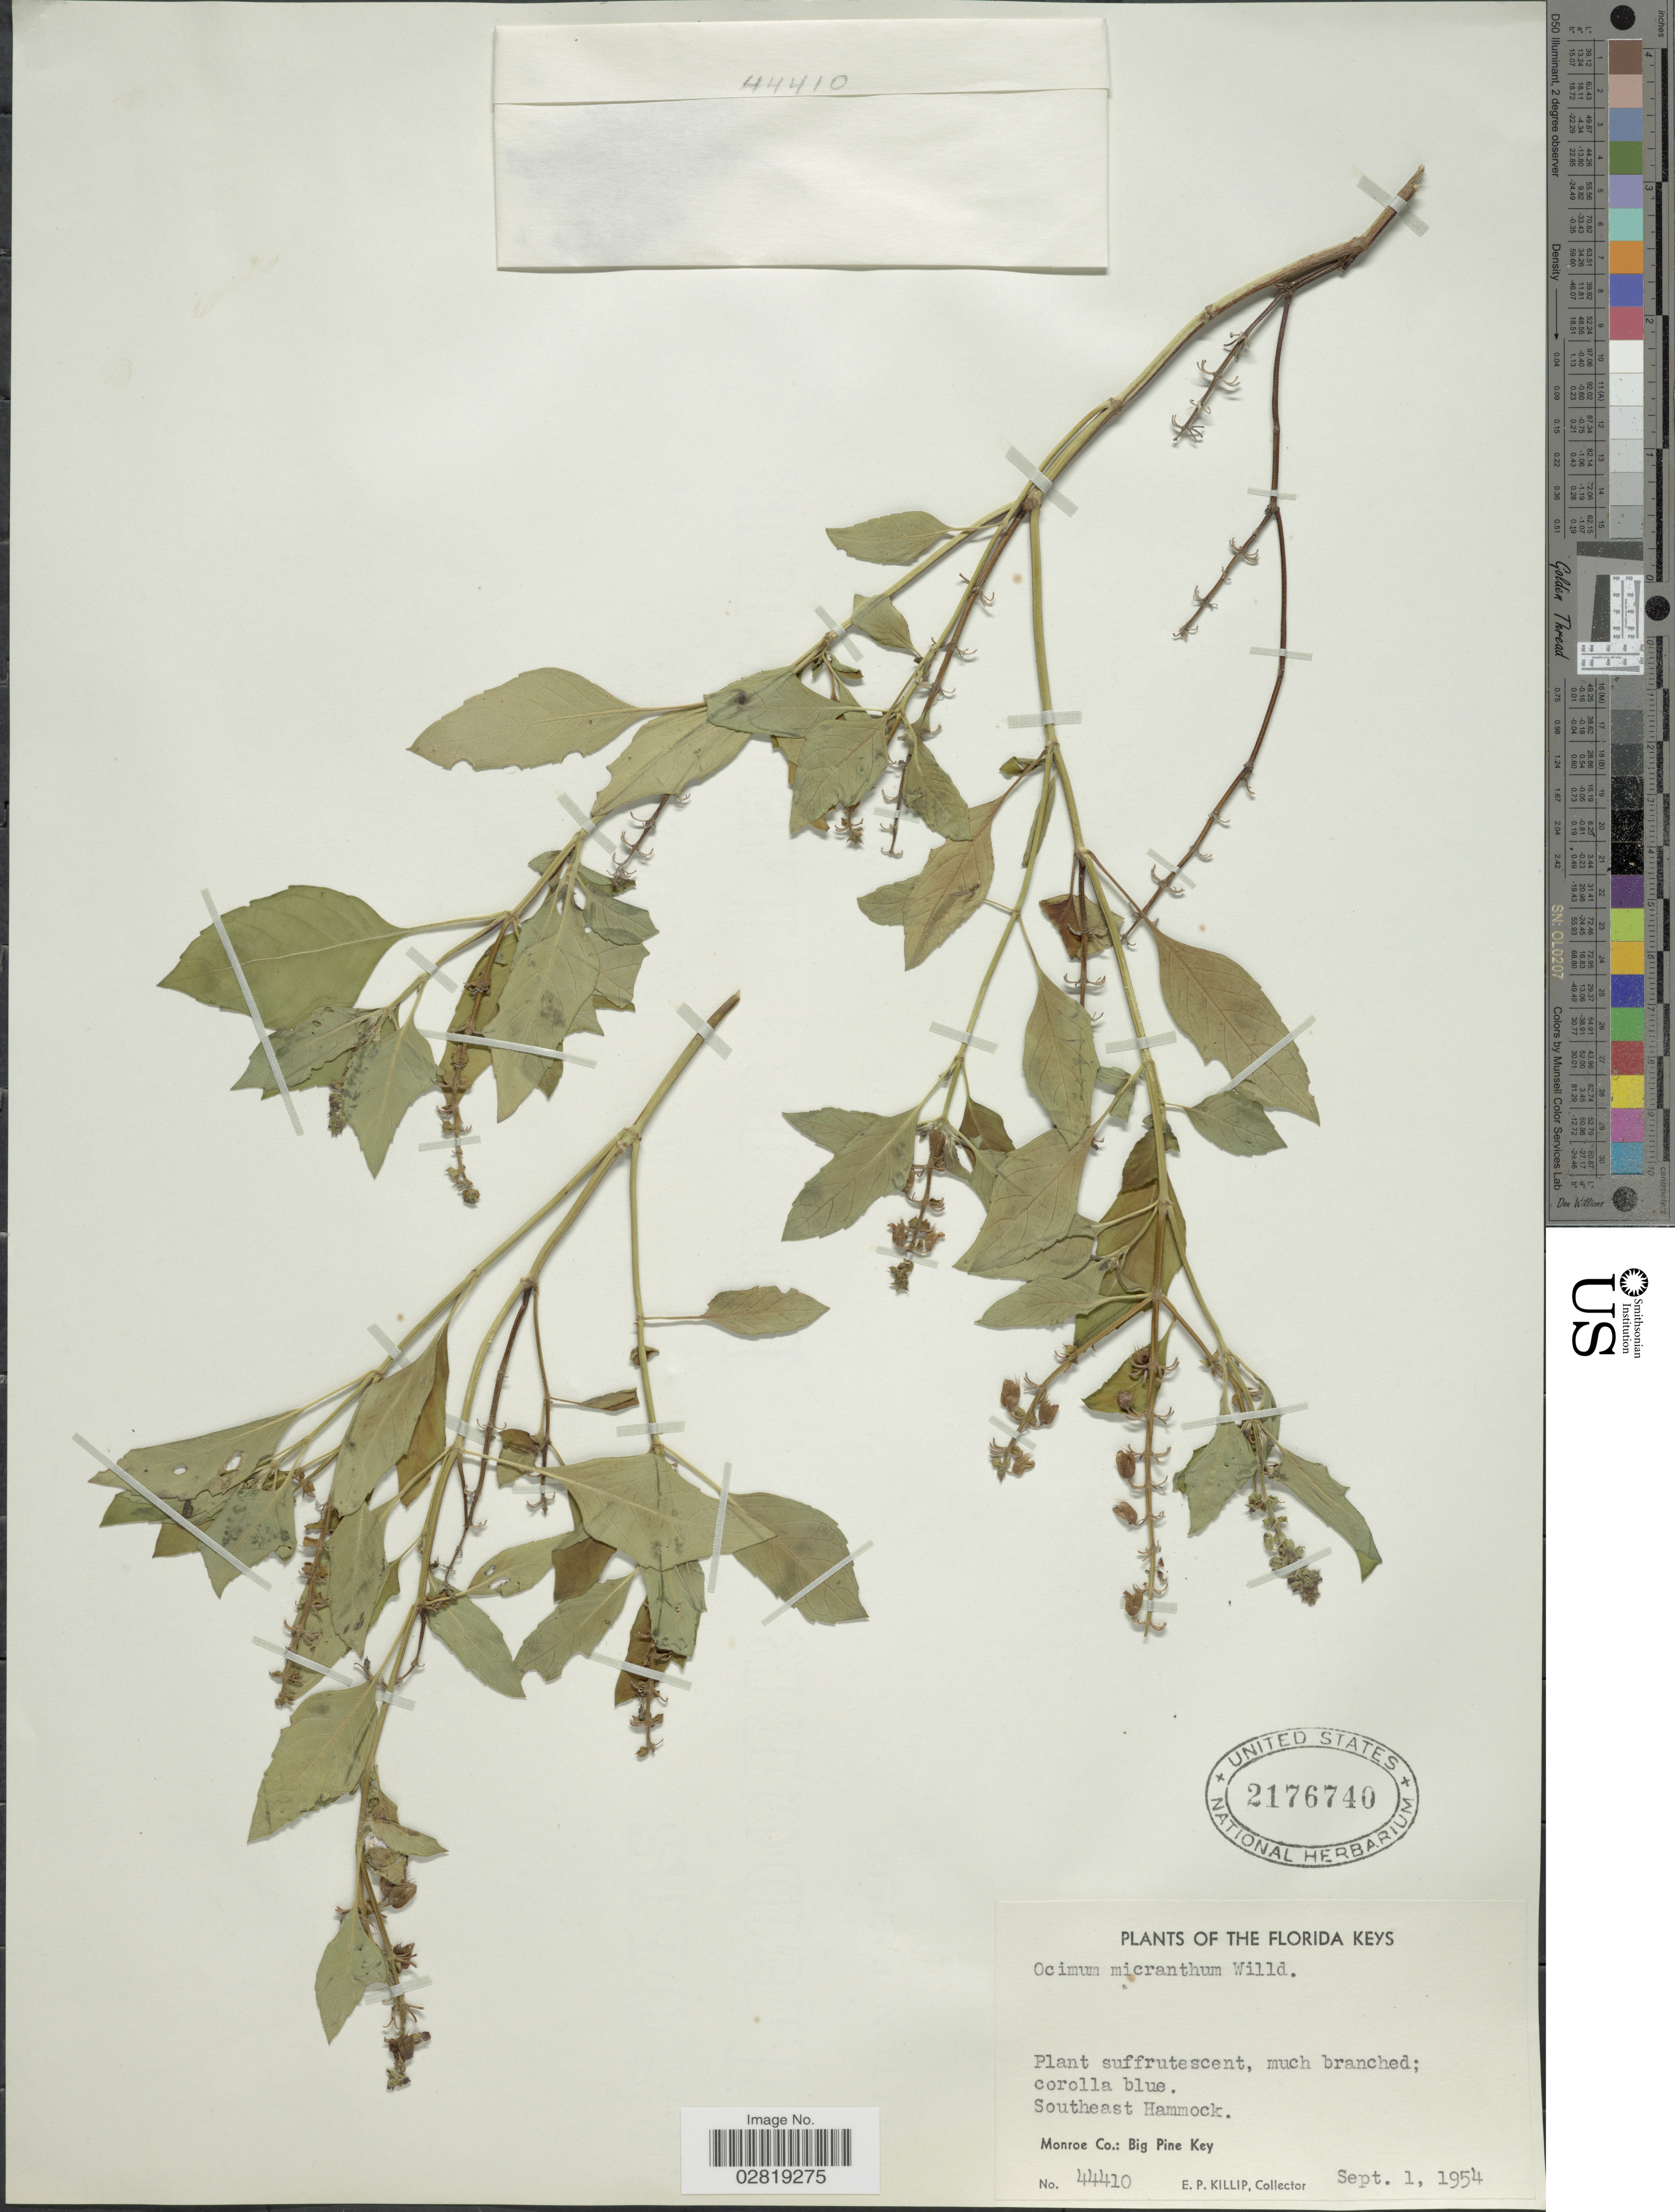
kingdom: Plantae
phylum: Tracheophyta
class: Magnoliopsida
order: Lamiales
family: Lamiaceae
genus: Ocimum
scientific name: Ocimum micranthum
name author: Willd.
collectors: E. P. Killip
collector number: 44410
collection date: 1954-09-01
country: United States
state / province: Florida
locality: The Florida Keys, Southeast Hammock, Monroe Co.: Big Pine Key.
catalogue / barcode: US 2176740